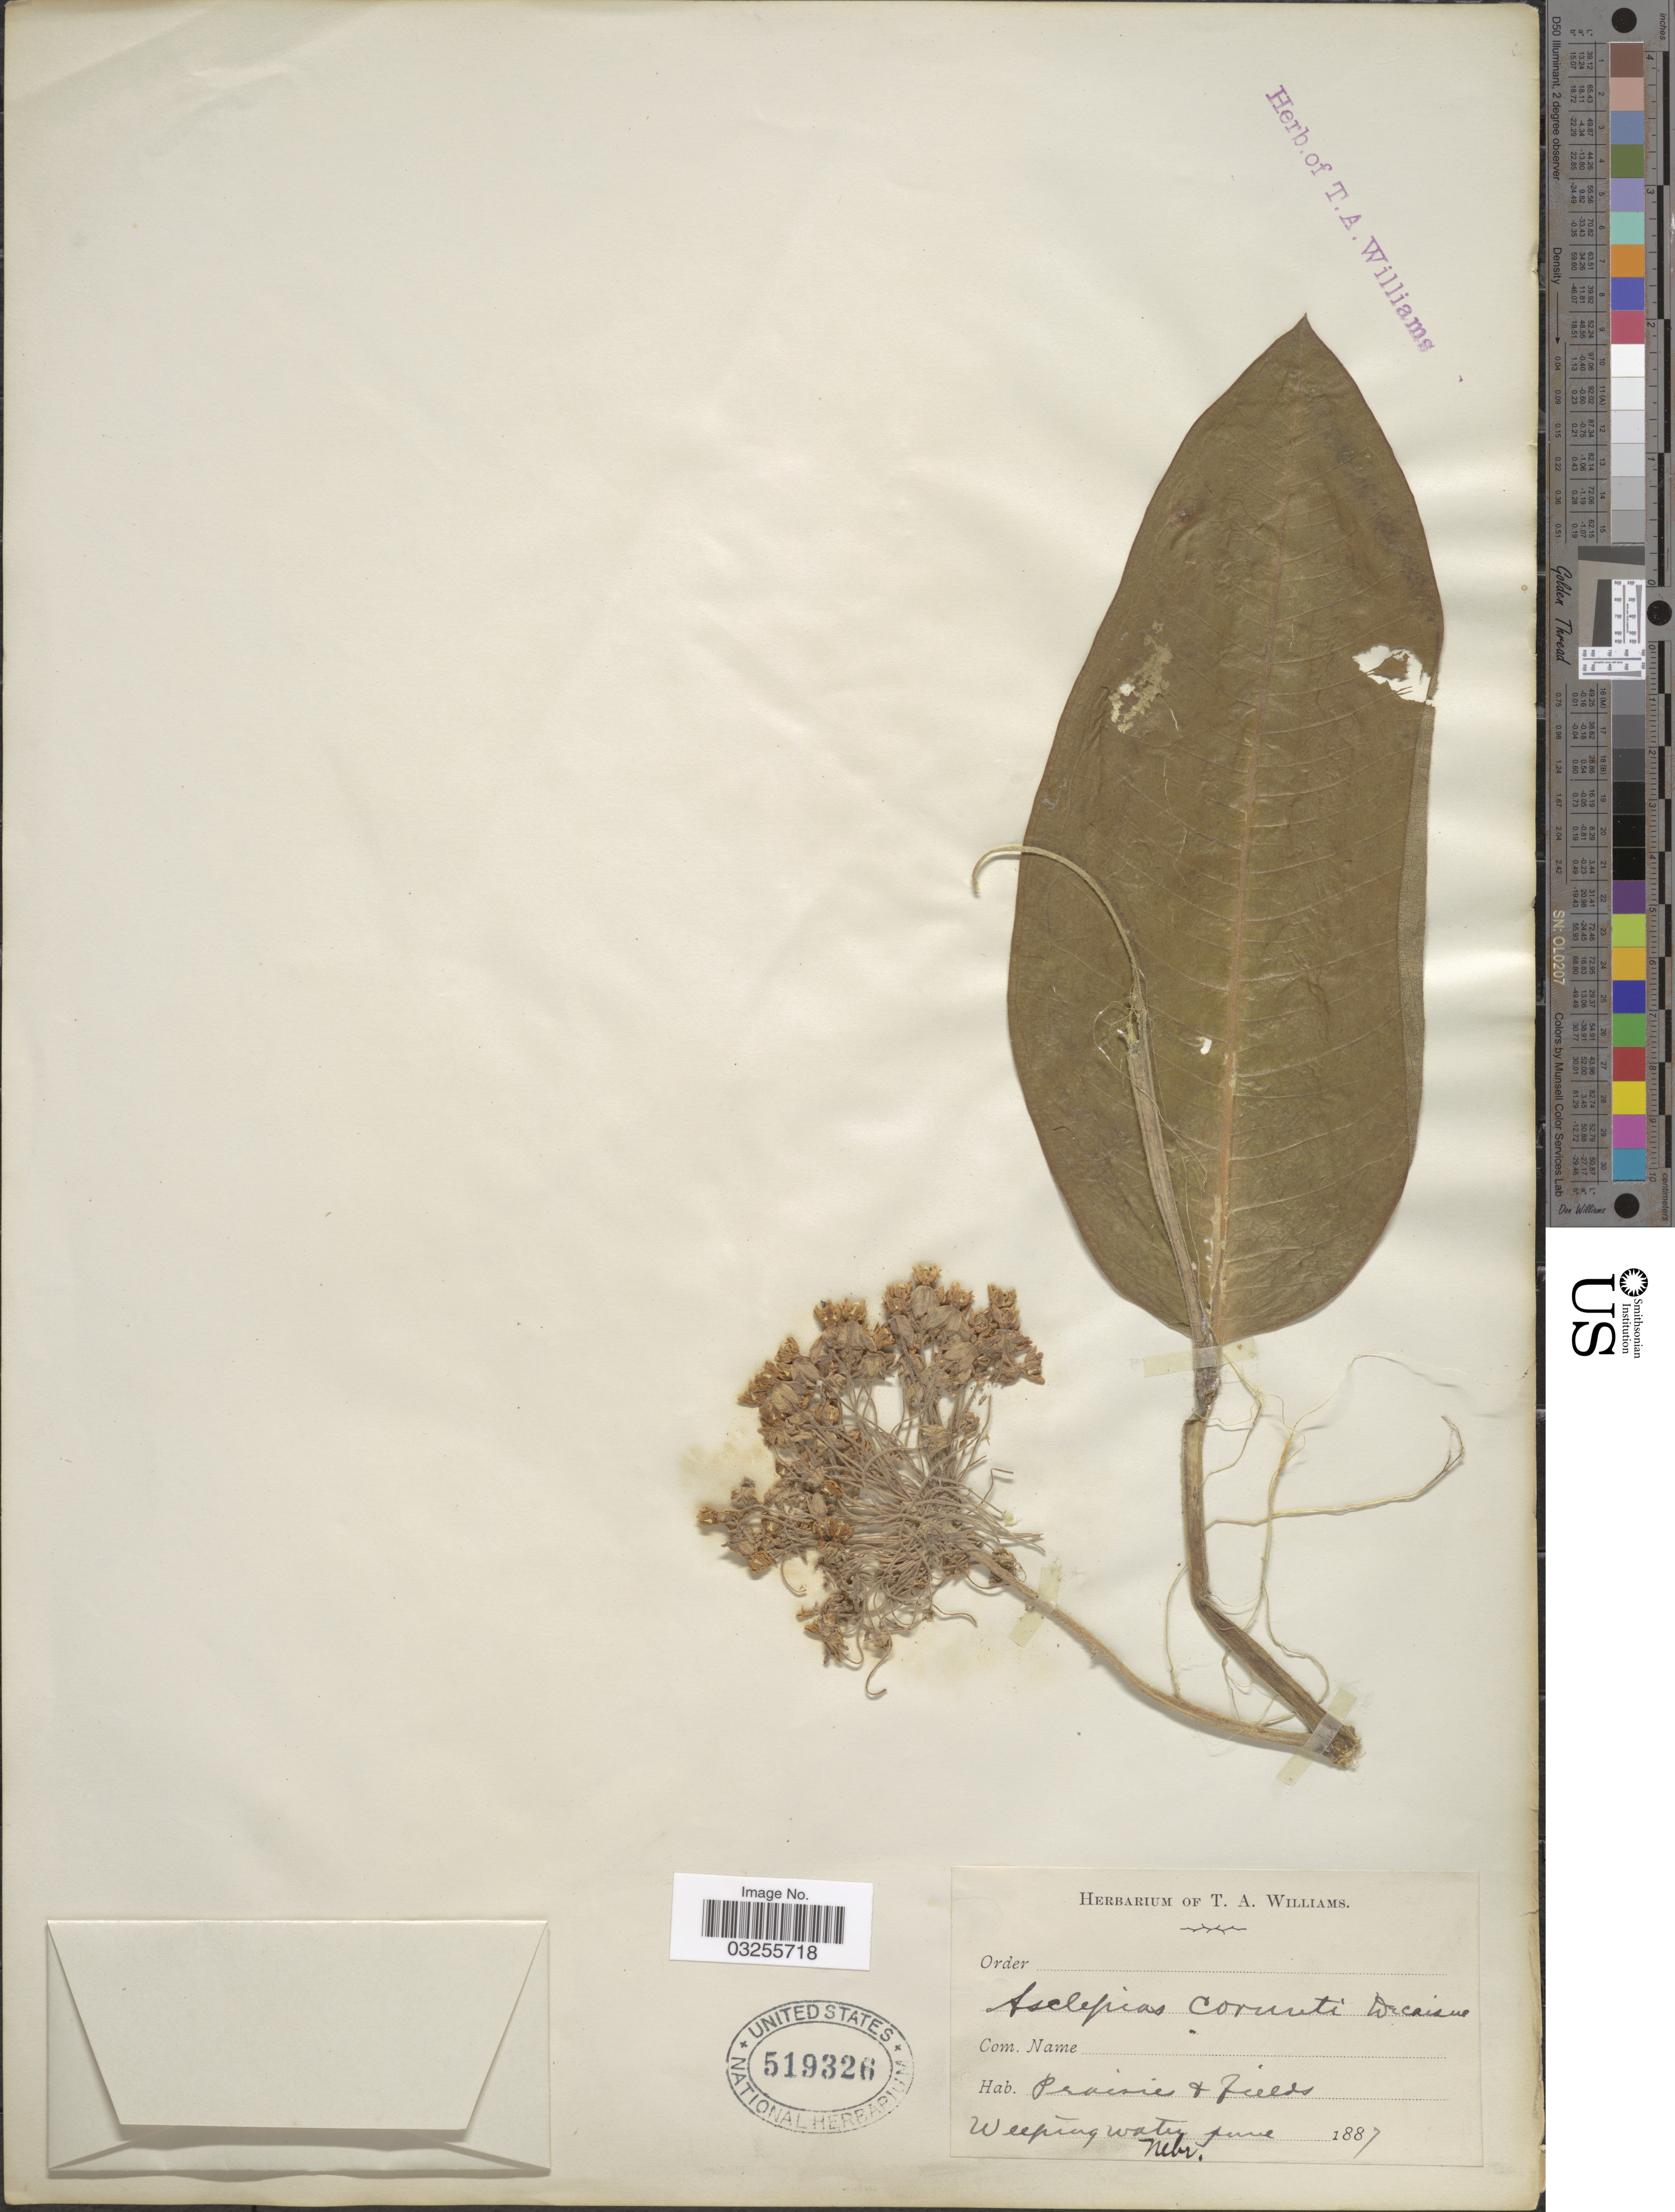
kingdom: Plantae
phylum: Tracheophyta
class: Magnoliopsida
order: Gentianales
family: Apocynaceae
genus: Asclepias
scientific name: Asclepias syriaca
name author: L.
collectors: T. A. Williams (herbarium)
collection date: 1887-06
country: United States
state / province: Nebraska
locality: Weeping Water.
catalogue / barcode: US 519326